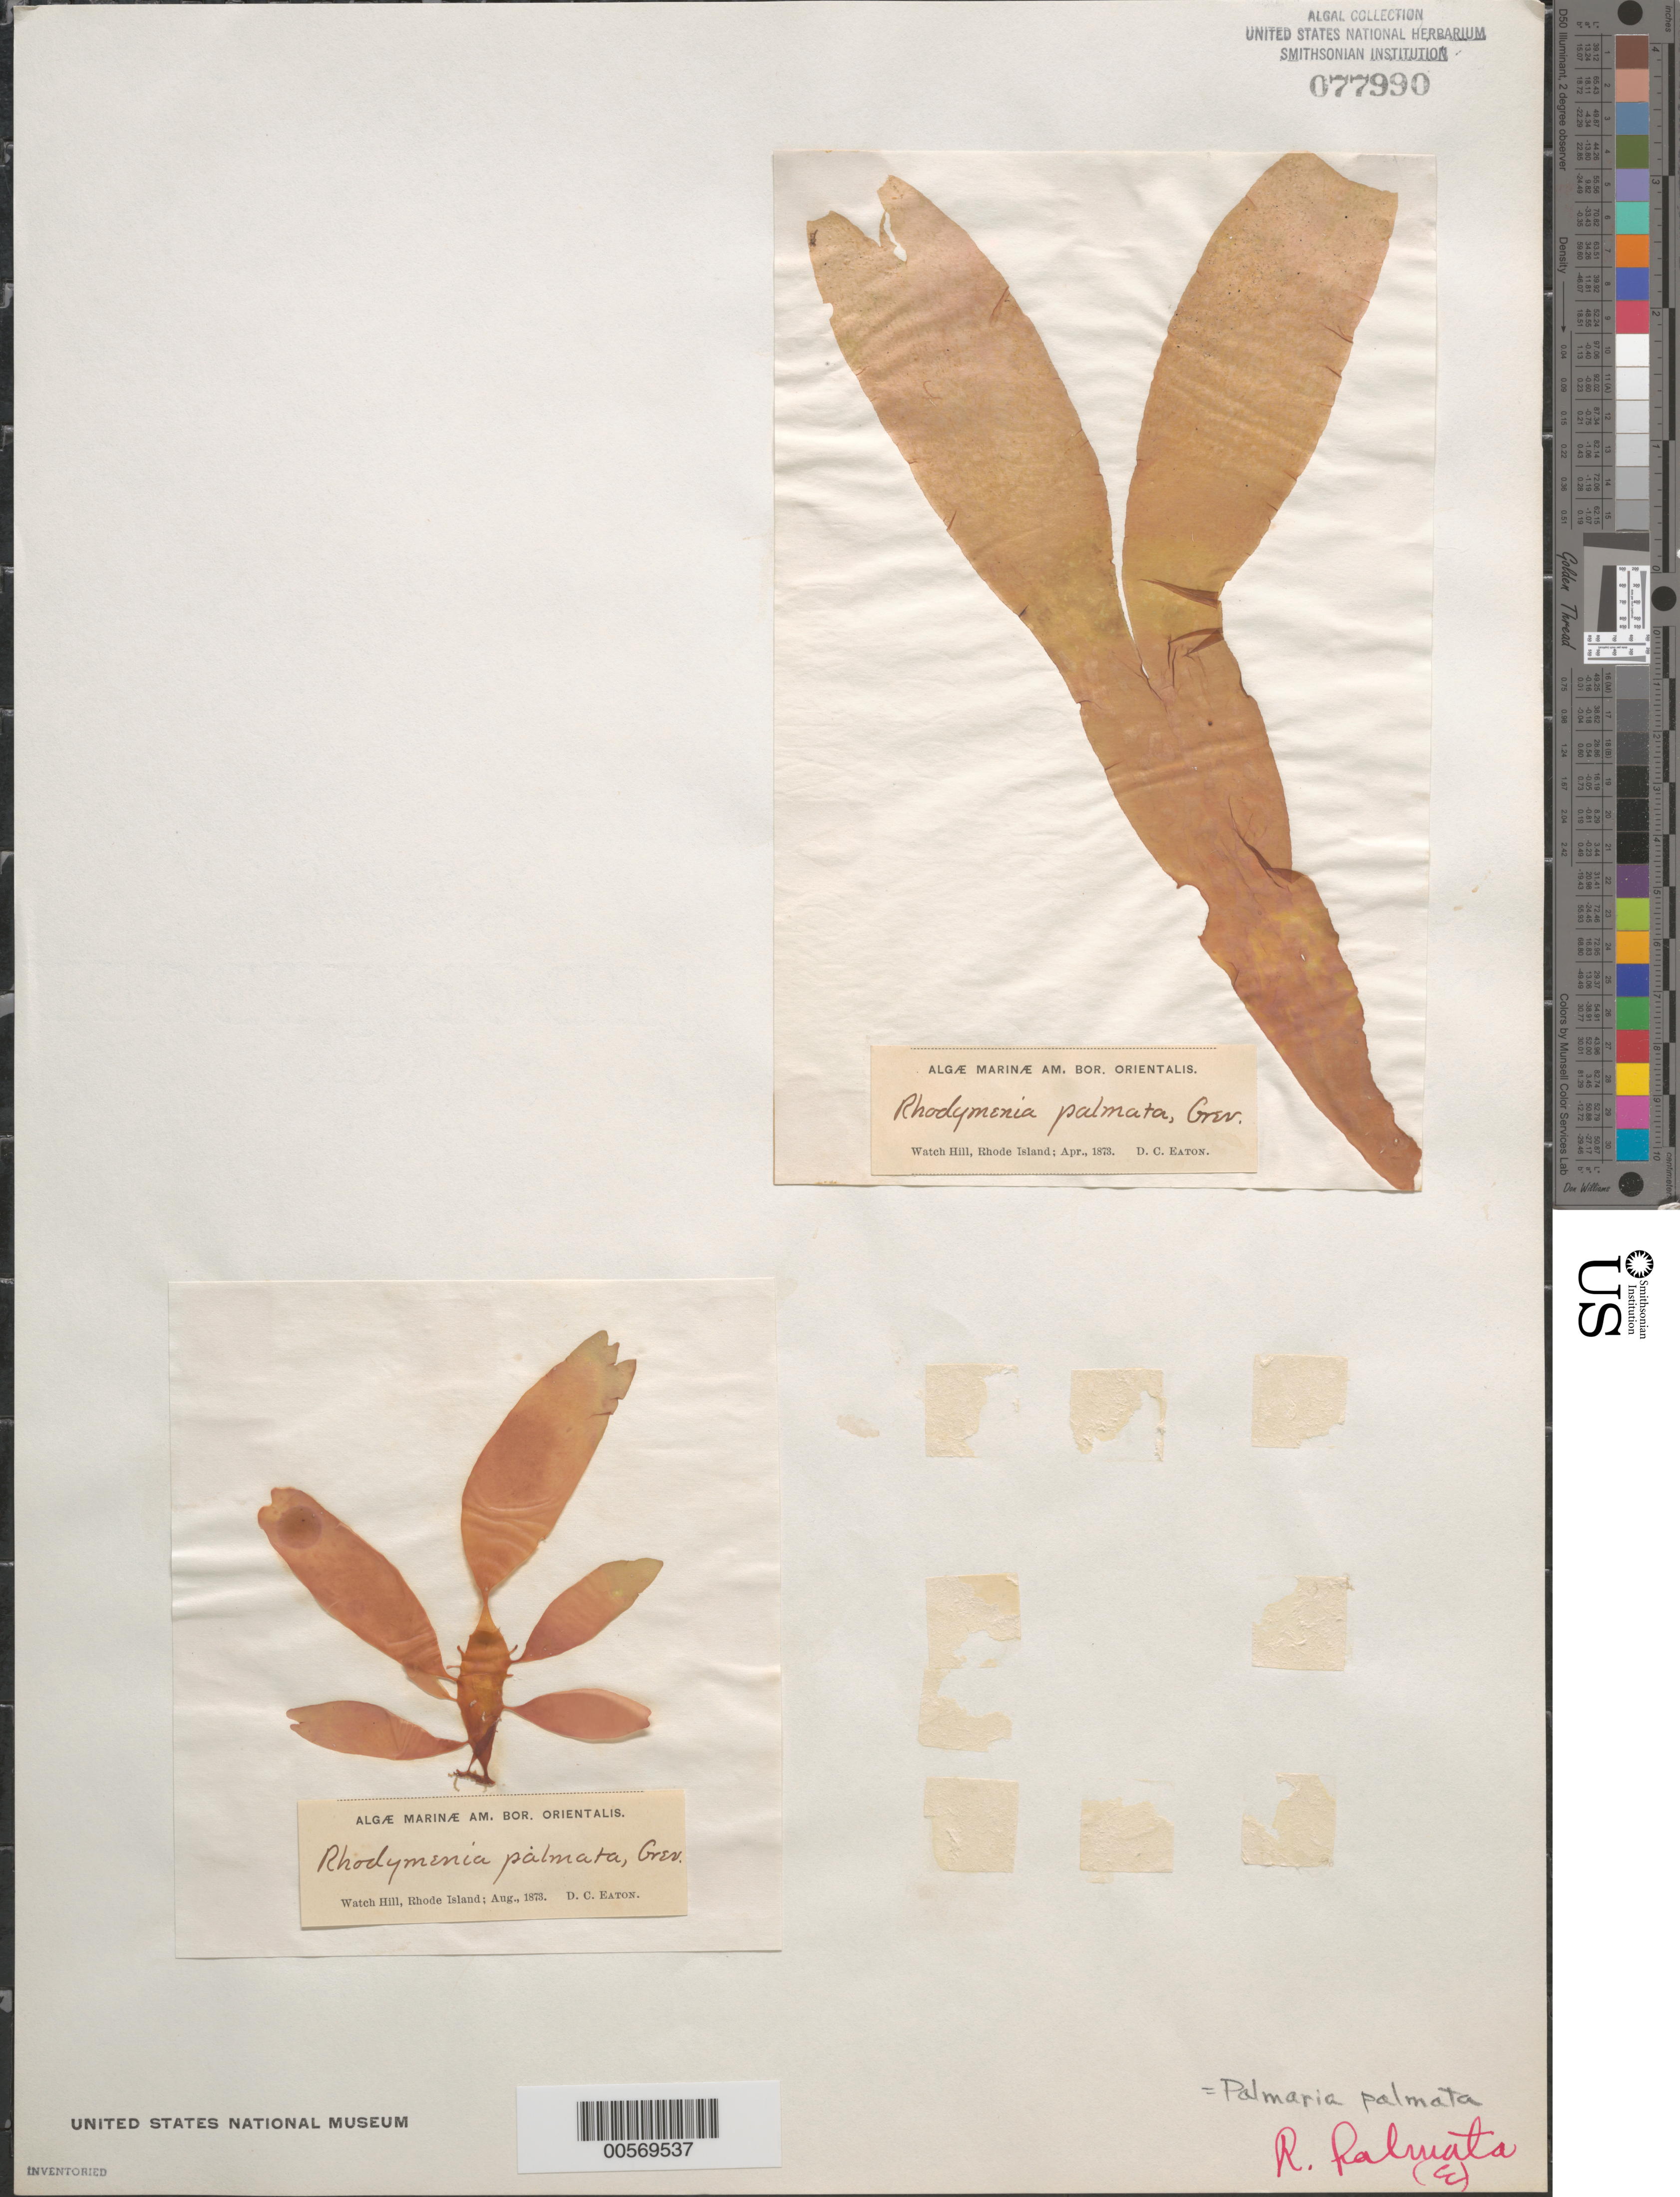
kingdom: Plantae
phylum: Rhodophyta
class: Florideophyceae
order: Palmariales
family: Palmariaceae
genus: Palmaria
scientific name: Palmaria palmata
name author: (L.) F. Weber & D. Mohr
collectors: D. C. Eaton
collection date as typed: Apr 1873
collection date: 1873-04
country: United States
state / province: Rhode Island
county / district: Washington County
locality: Watch Hill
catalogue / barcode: US 77990